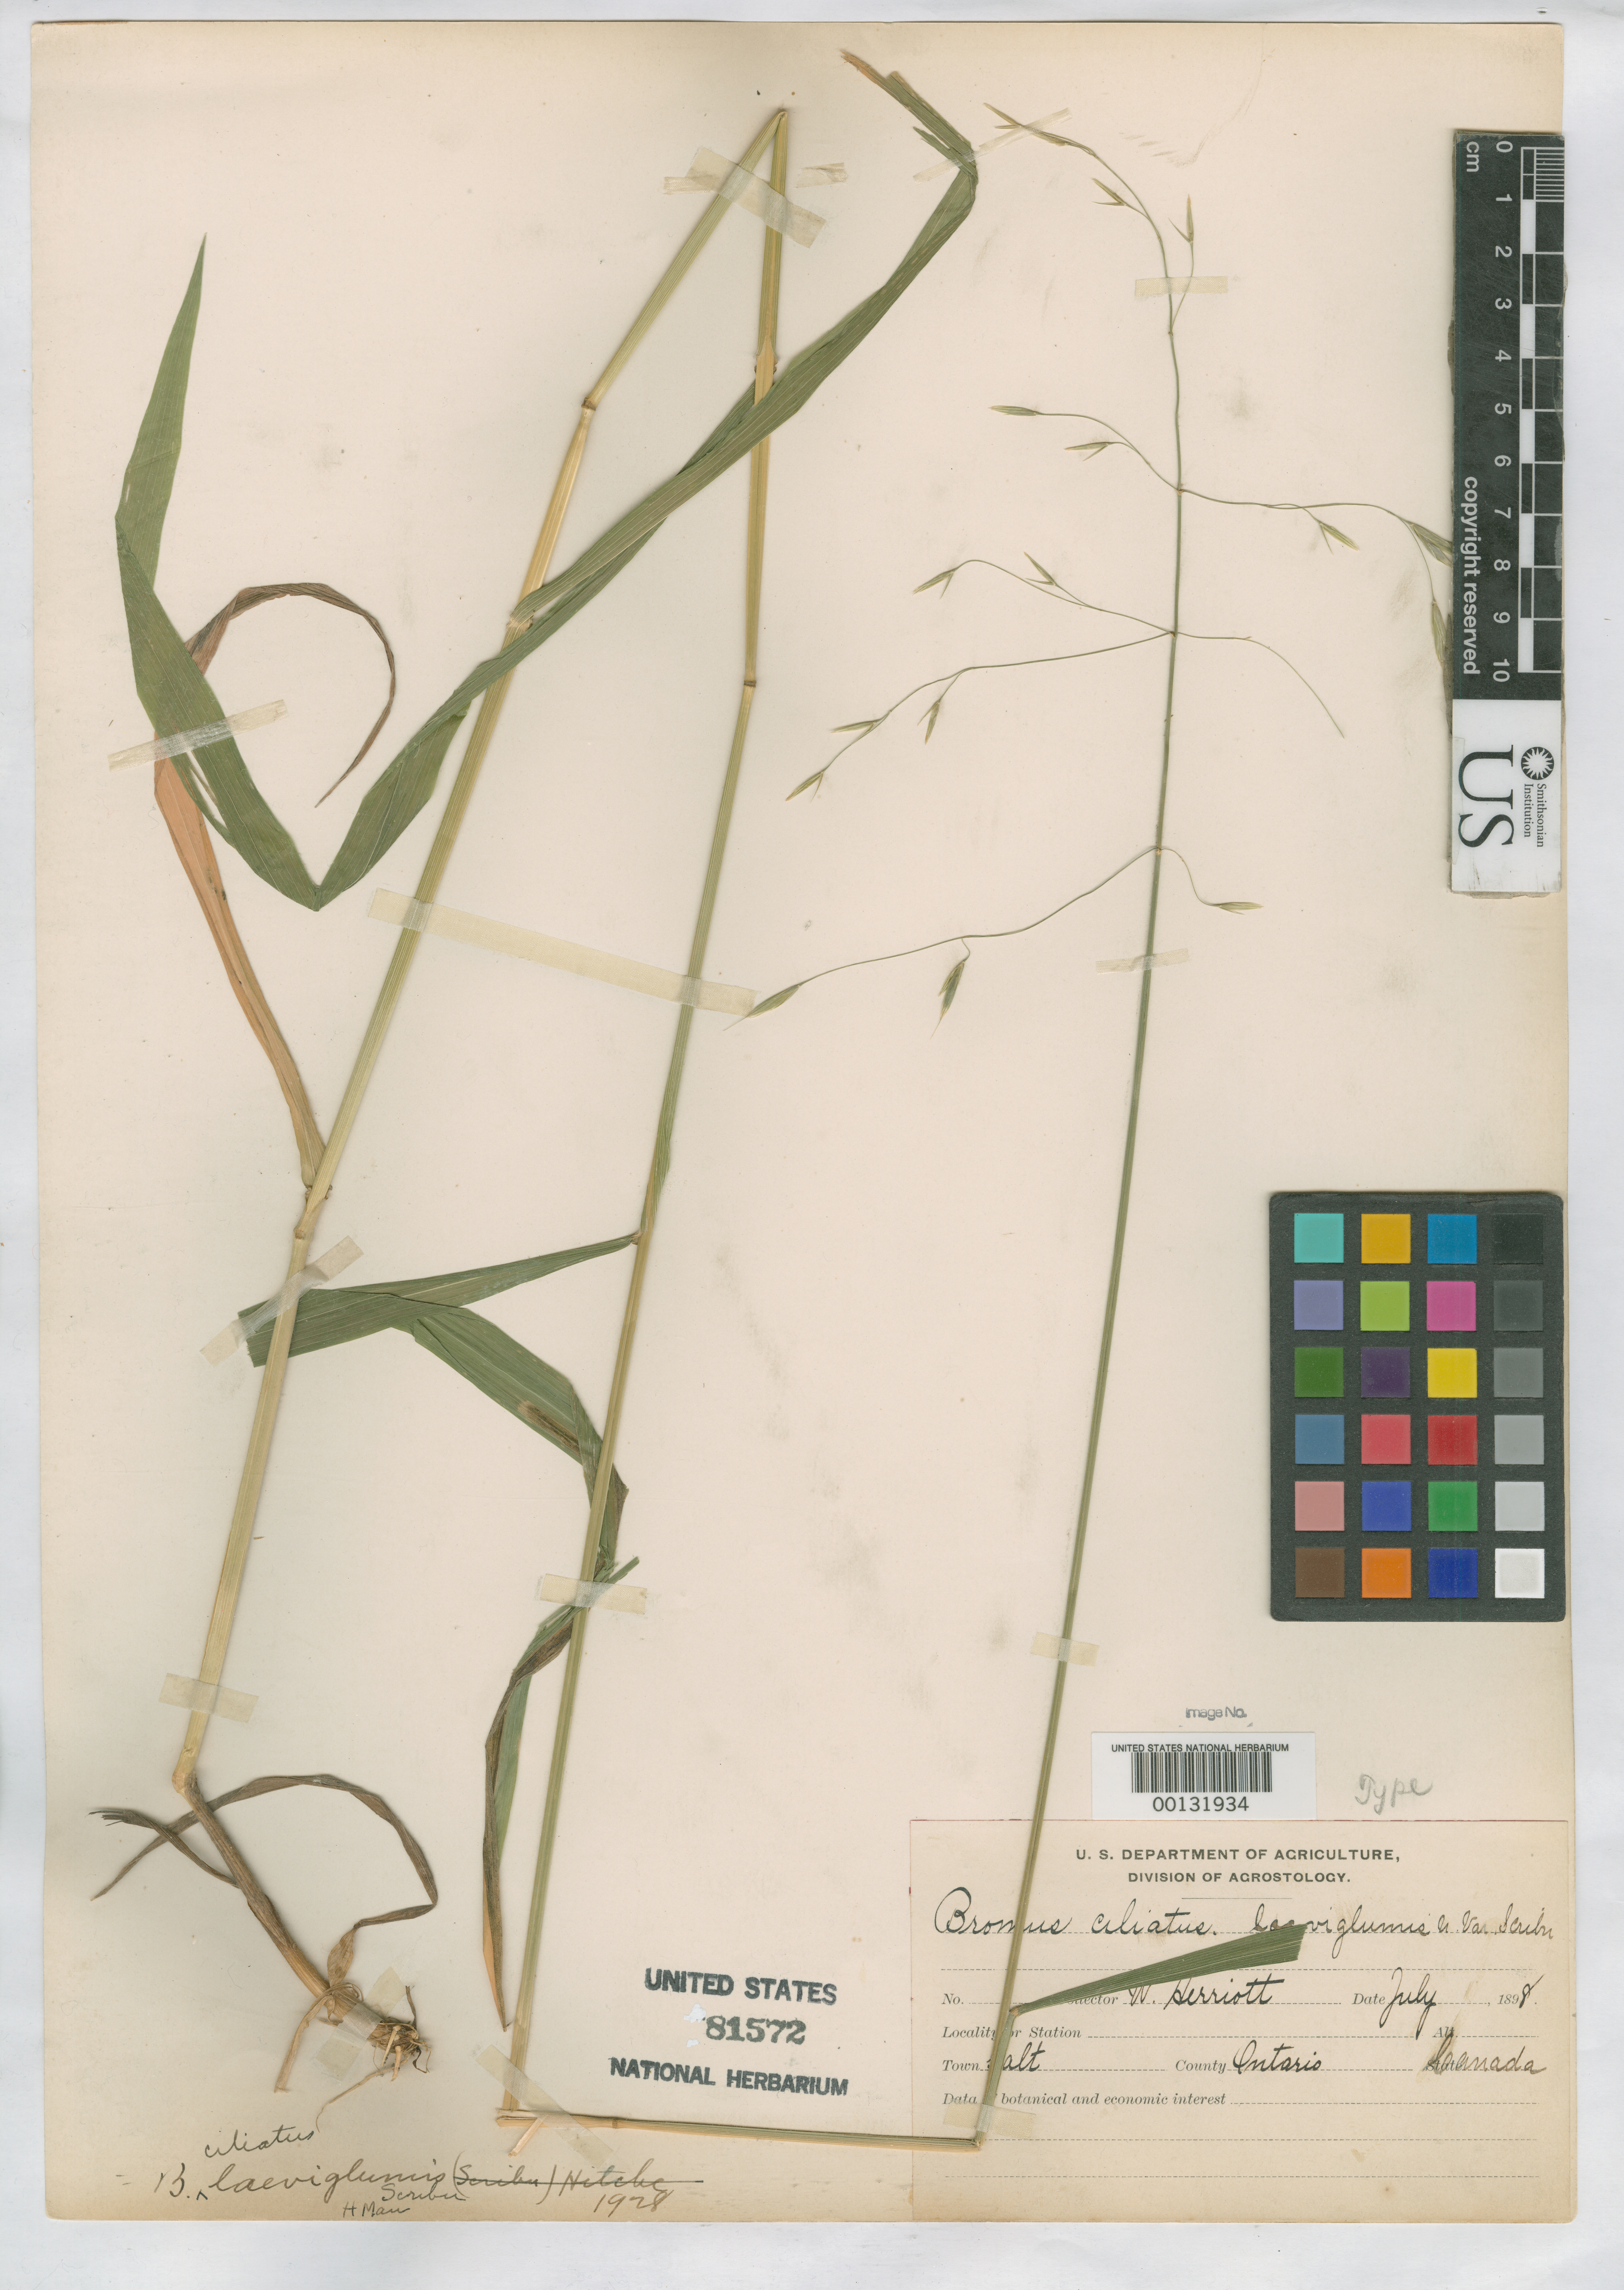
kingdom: Plantae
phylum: Tracheophyta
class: Liliopsida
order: Poales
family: Poaceae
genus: Bromus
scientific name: Bromus ciliatus var. laeviglumis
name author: Scribn. ex Shear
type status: Isotype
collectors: W. Herriot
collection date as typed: Jul 1898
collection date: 1898-07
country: Canada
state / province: Ontario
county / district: Galt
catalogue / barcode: US 81572